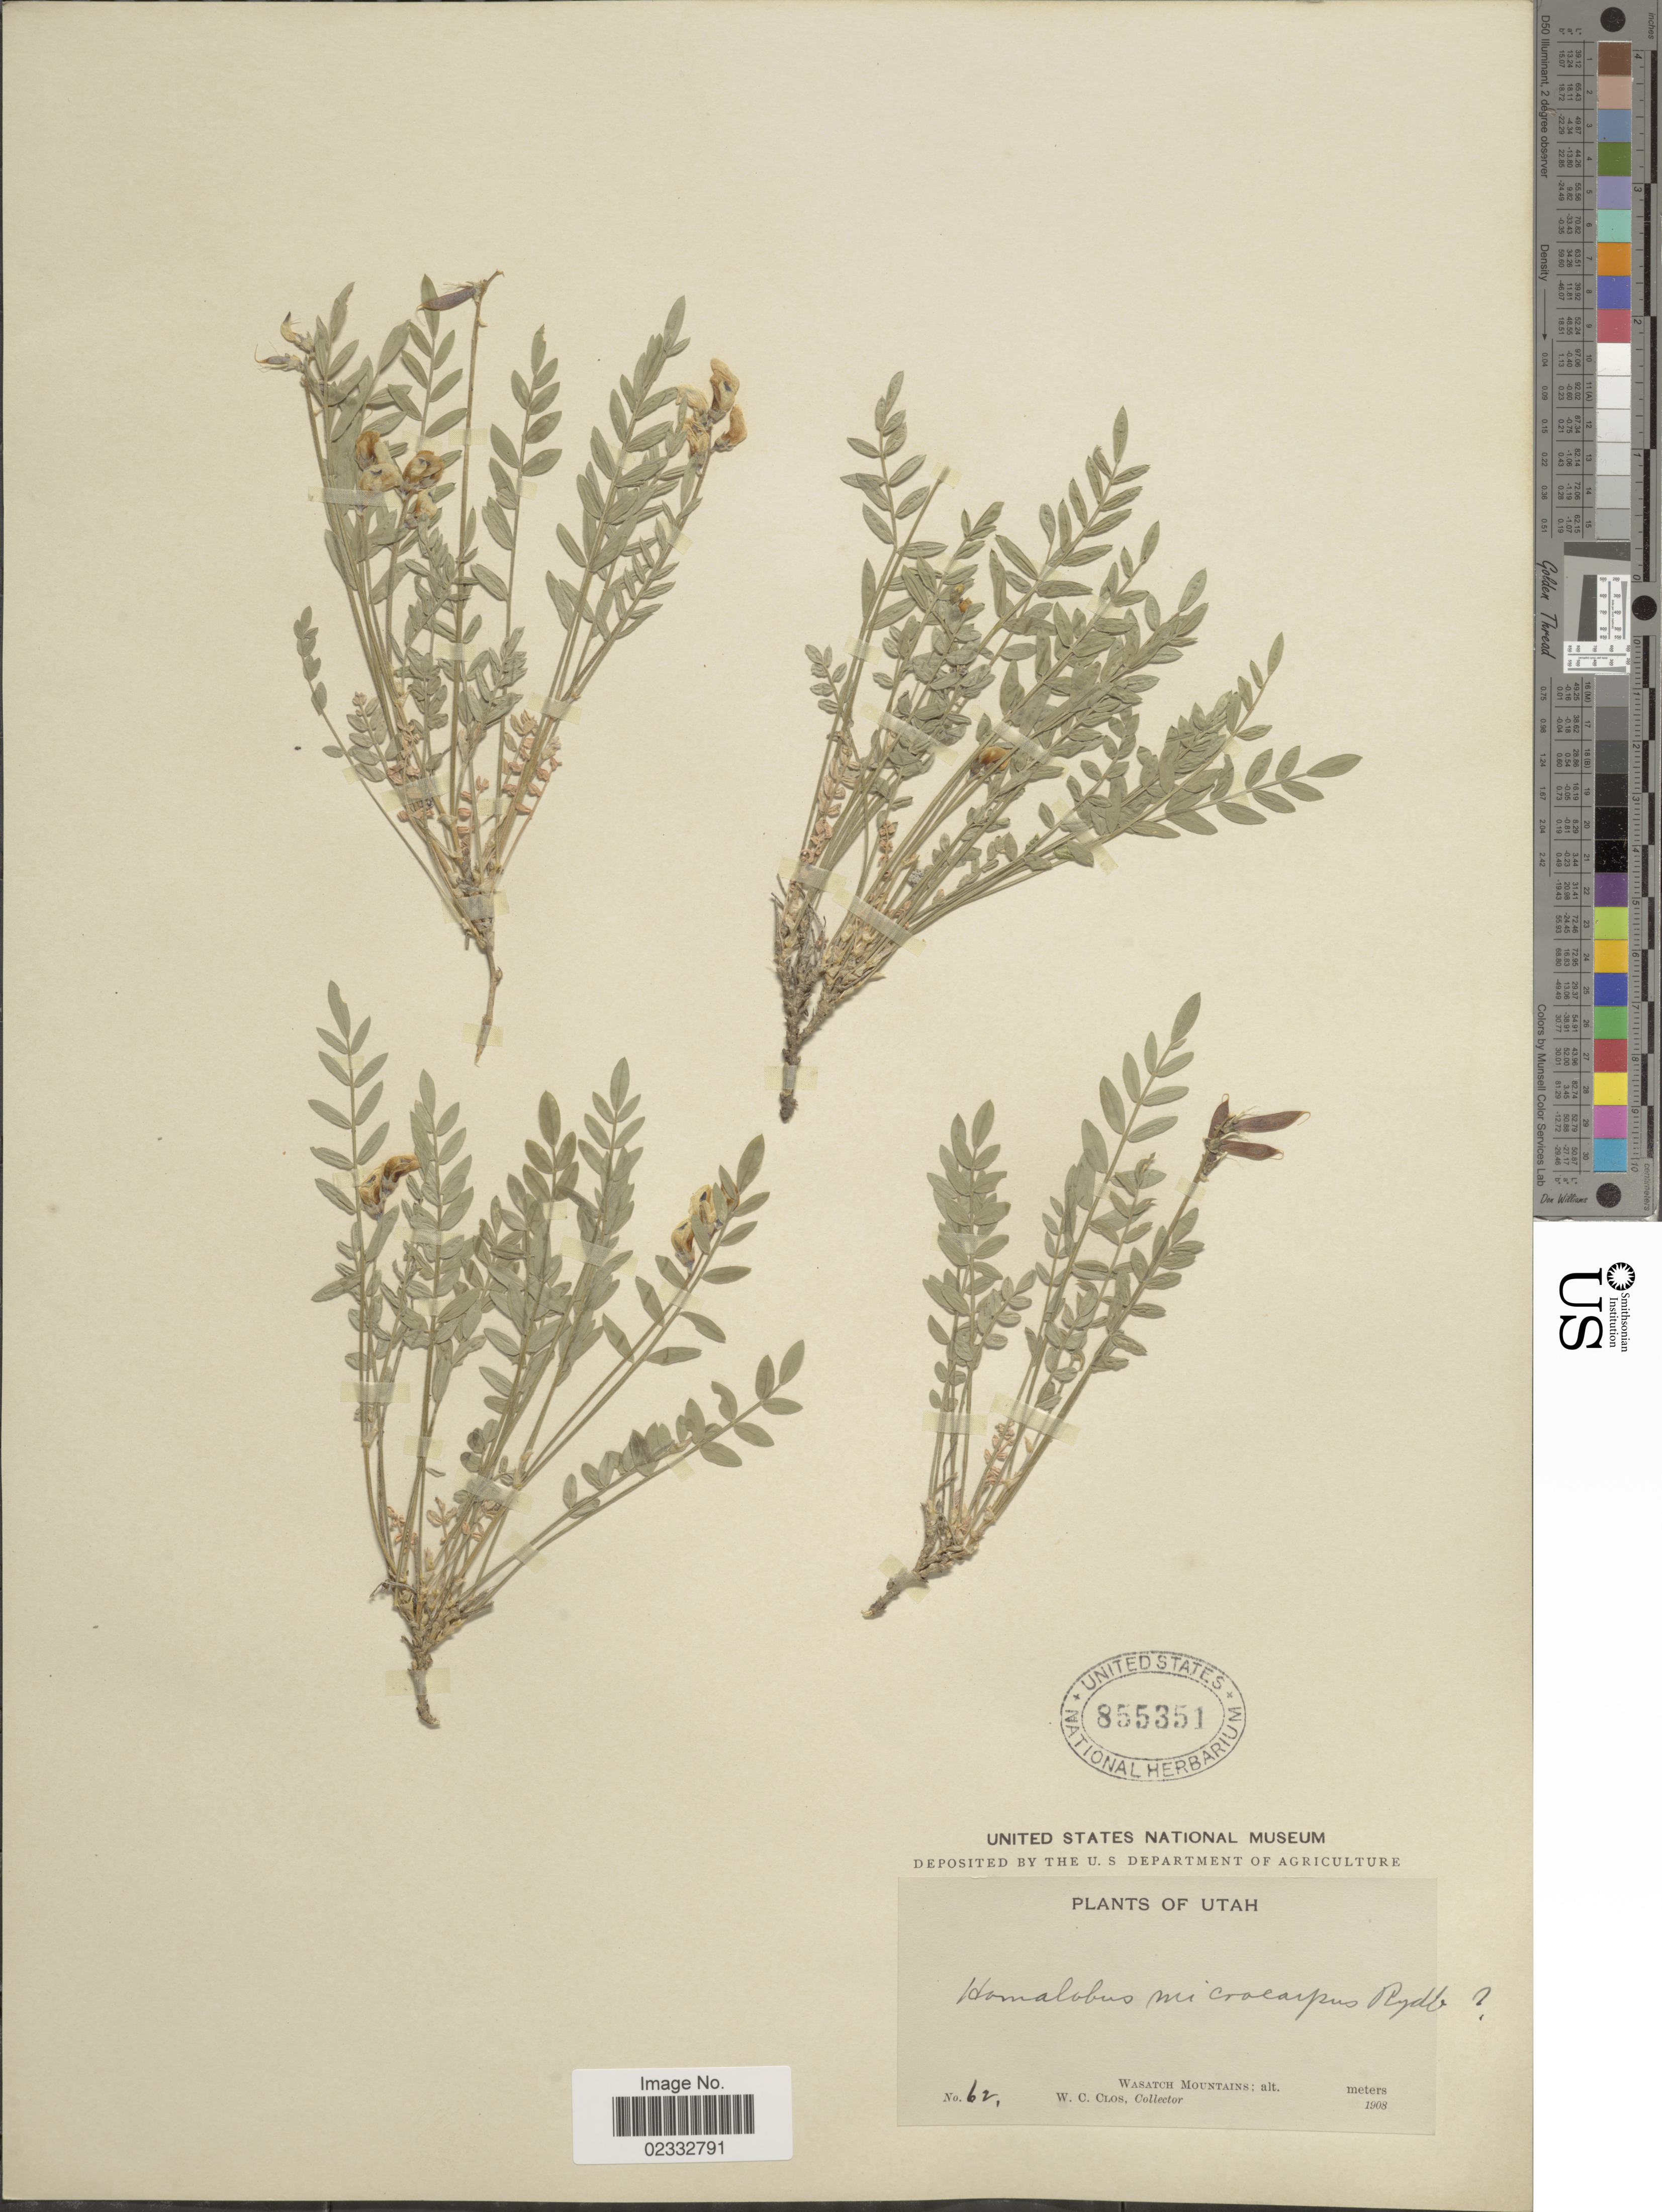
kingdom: Plantae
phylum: Tracheophyta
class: Magnoliopsida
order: Fabales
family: Fabaceae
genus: Astragalus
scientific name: Astragalus microcarpus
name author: A. DC.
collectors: W. C. Clos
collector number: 62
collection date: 1908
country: United States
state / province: Utah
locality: Wasatch Mountains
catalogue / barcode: US 855351